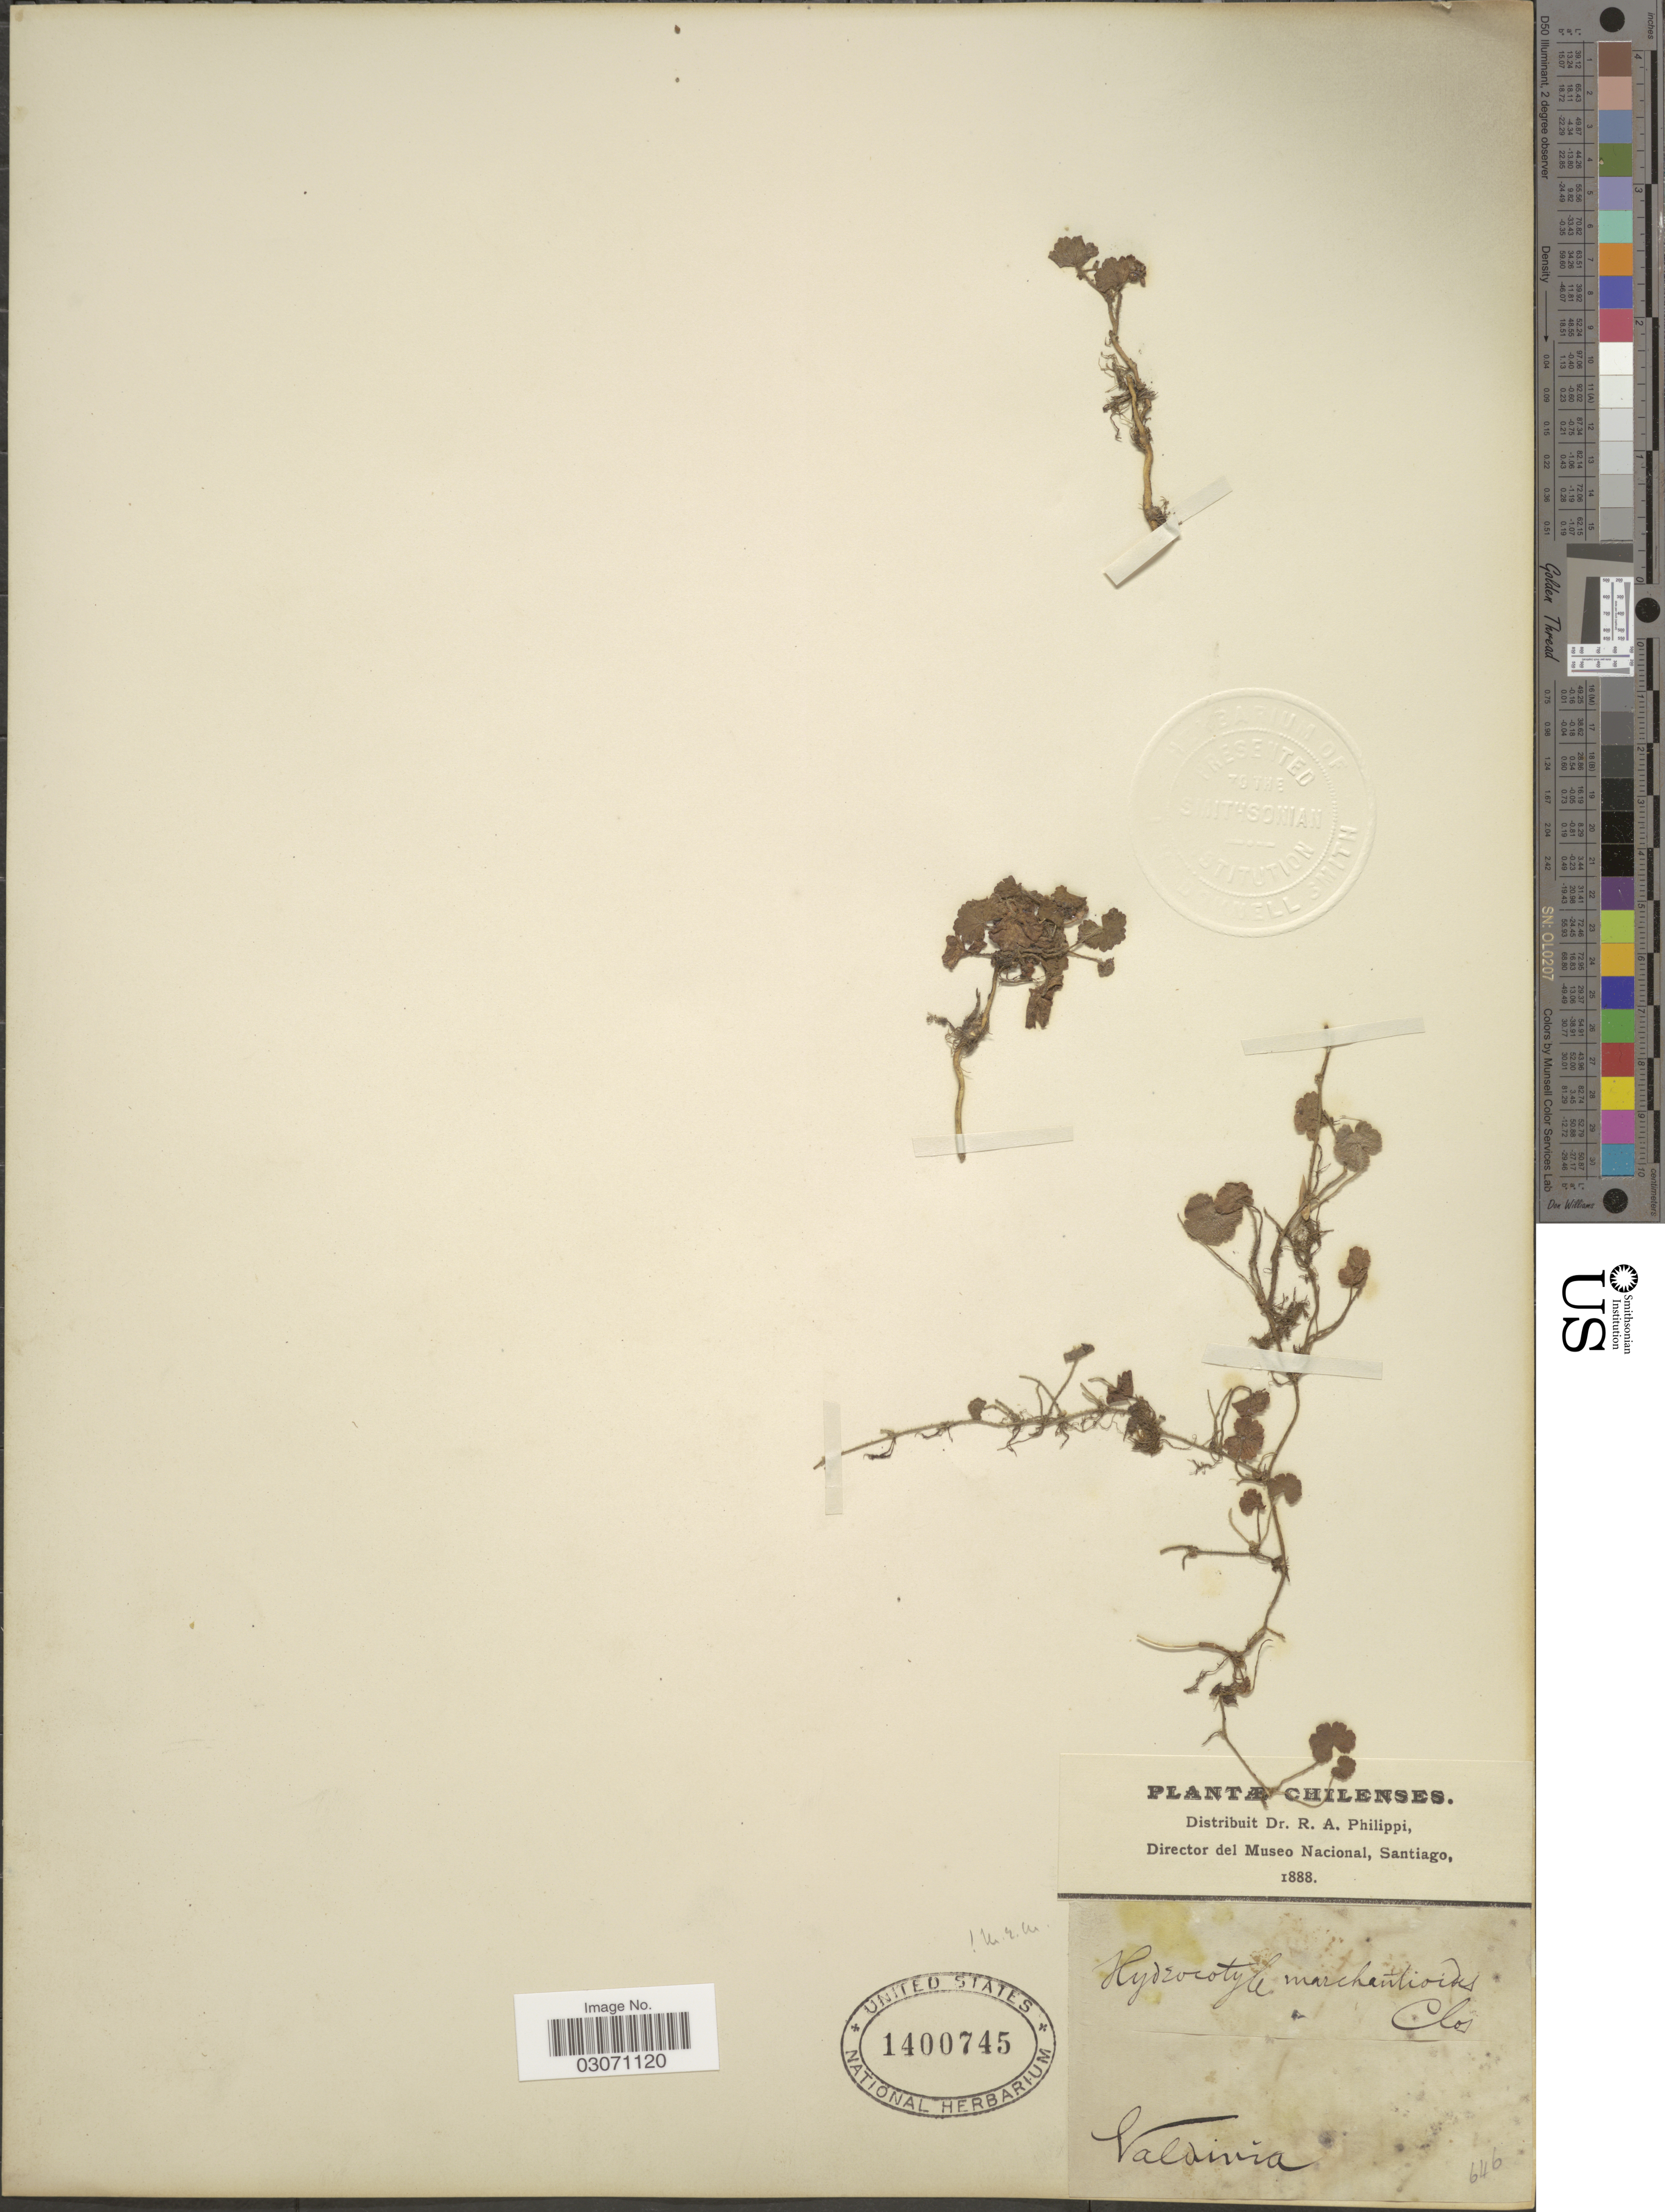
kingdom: Plantae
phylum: Tracheophyta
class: Magnoliopsida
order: Apiales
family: Araliaceae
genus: Hydrocotyle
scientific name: Hydrocotyle marchantioides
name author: Clos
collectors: R. A. Philippi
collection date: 1888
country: Chile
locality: Valdivia.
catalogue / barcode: US 1400745